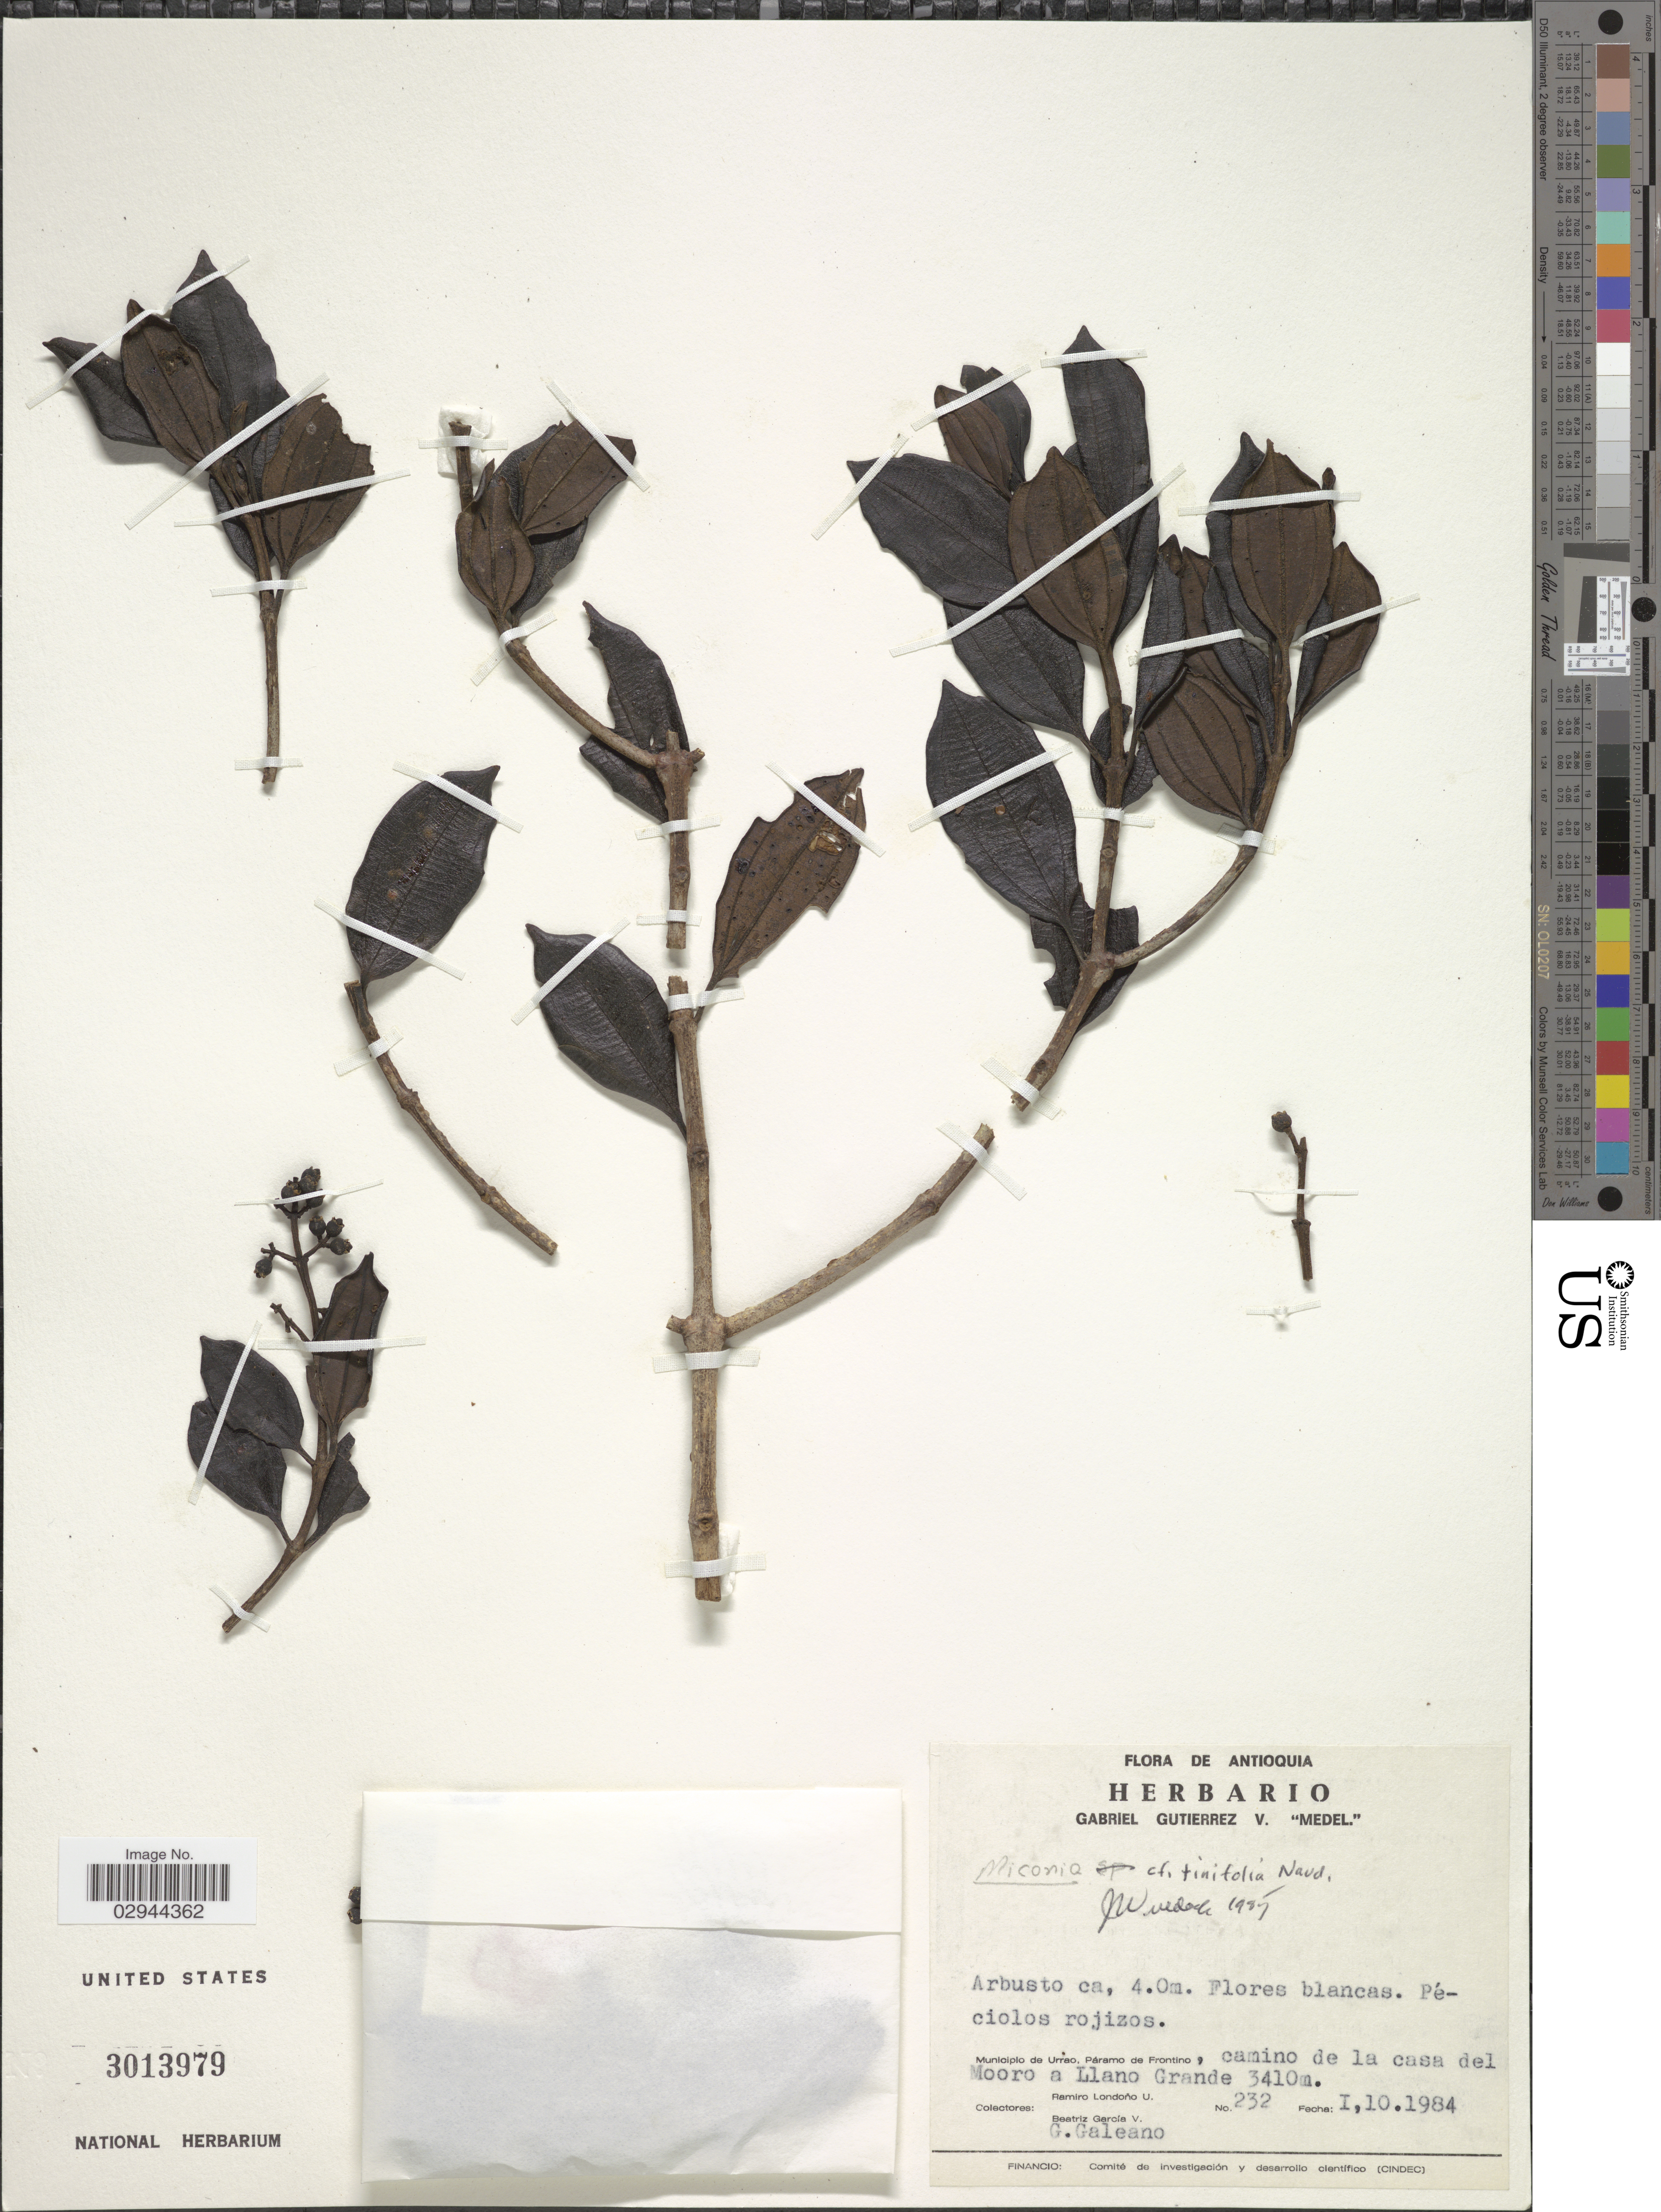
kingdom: Plantae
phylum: Tracheophyta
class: Magnoliopsida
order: Myrtales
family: Melastomataceae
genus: Miconia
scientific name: Miconia tinifolia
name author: Naudin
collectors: R. Londoño, B. Garcia V. & G. A. Galeano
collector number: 232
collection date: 1984-01-10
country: Colombia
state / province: Antioquia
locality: Municipio de Urrao, Páramo de Frontino, camino de la casa del Mooro a Llano Grande.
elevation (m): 3410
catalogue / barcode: US 3013979